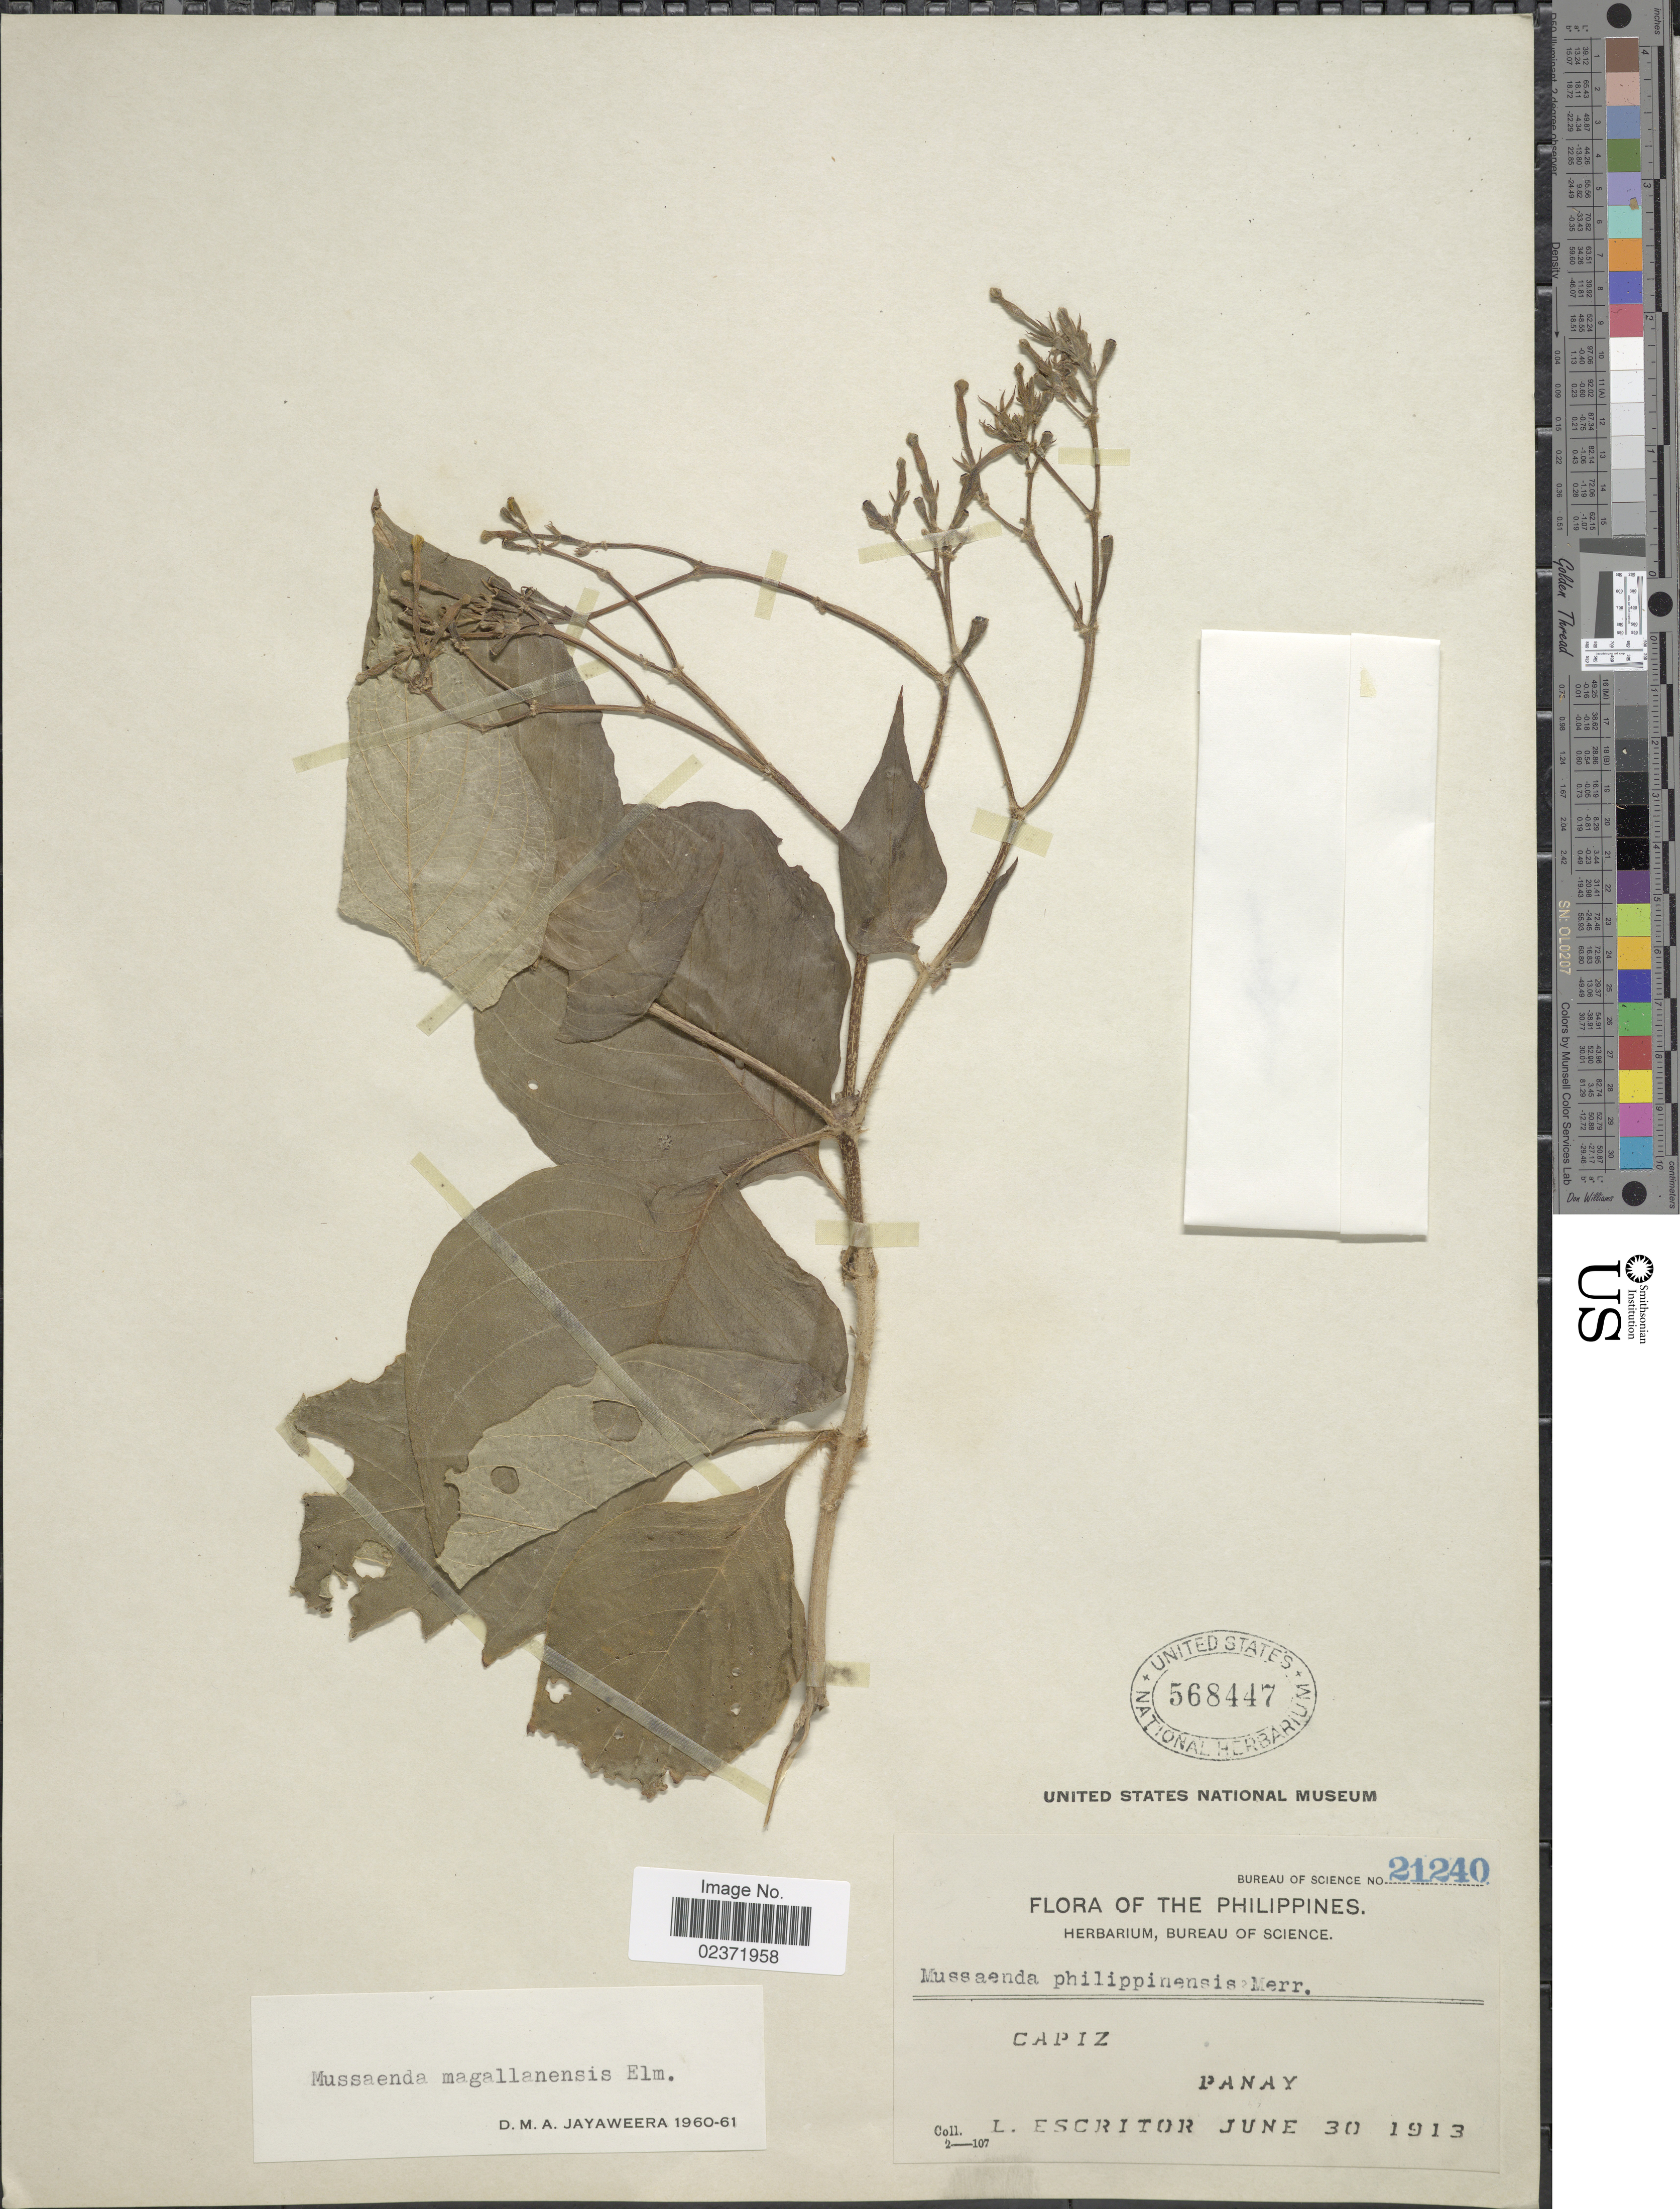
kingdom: Plantae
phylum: Tracheophyta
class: Magnoliopsida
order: Gentianales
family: Rubiaceae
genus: Mussaenda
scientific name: Mussaenda magallanensis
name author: Elmer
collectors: L. Escritor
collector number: Bureau of Science 21240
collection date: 1913-06-30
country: Philippines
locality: Capiz, Panay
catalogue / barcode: US 568447